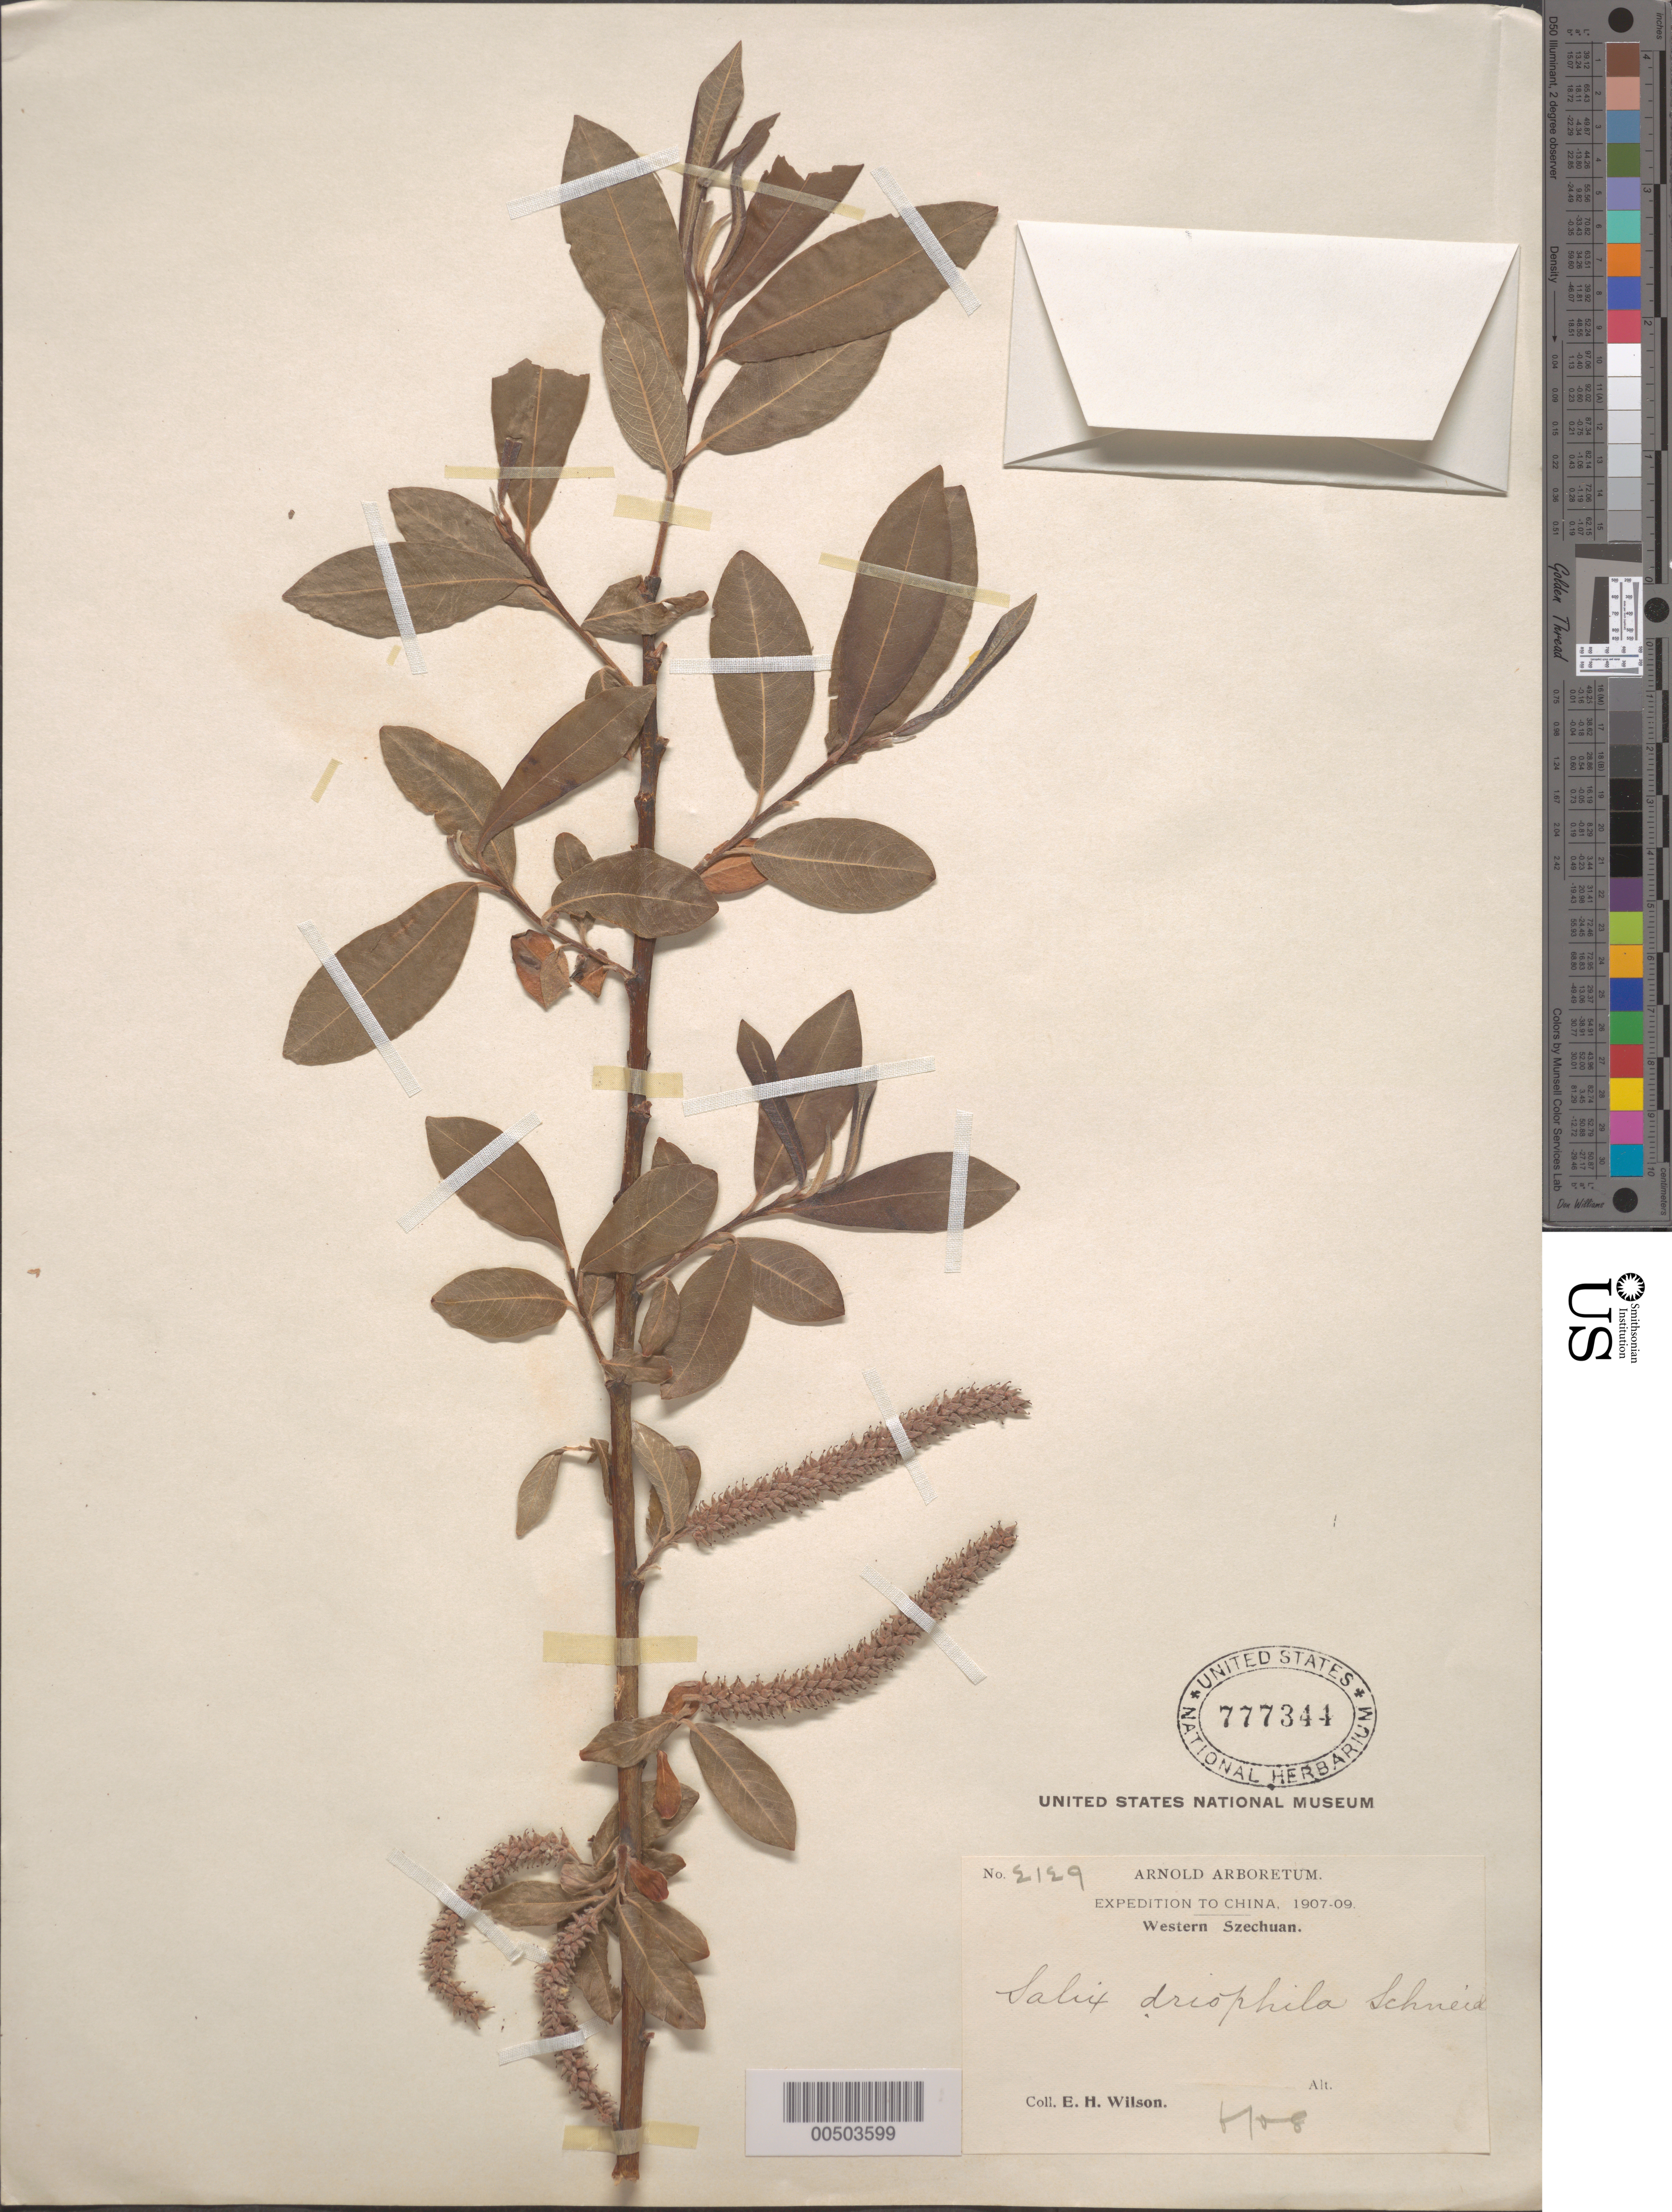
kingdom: Plantae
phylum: Tracheophyta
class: Magnoliopsida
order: Malpighiales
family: Salicaceae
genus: Salix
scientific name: Salix driophila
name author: C.K. Schneid. in Sarg.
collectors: E. H. Wilson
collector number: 2129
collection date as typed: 1907 to -- --- 1909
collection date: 1907/1909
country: China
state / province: Sichuan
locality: Western Szechuan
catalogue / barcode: US 777344